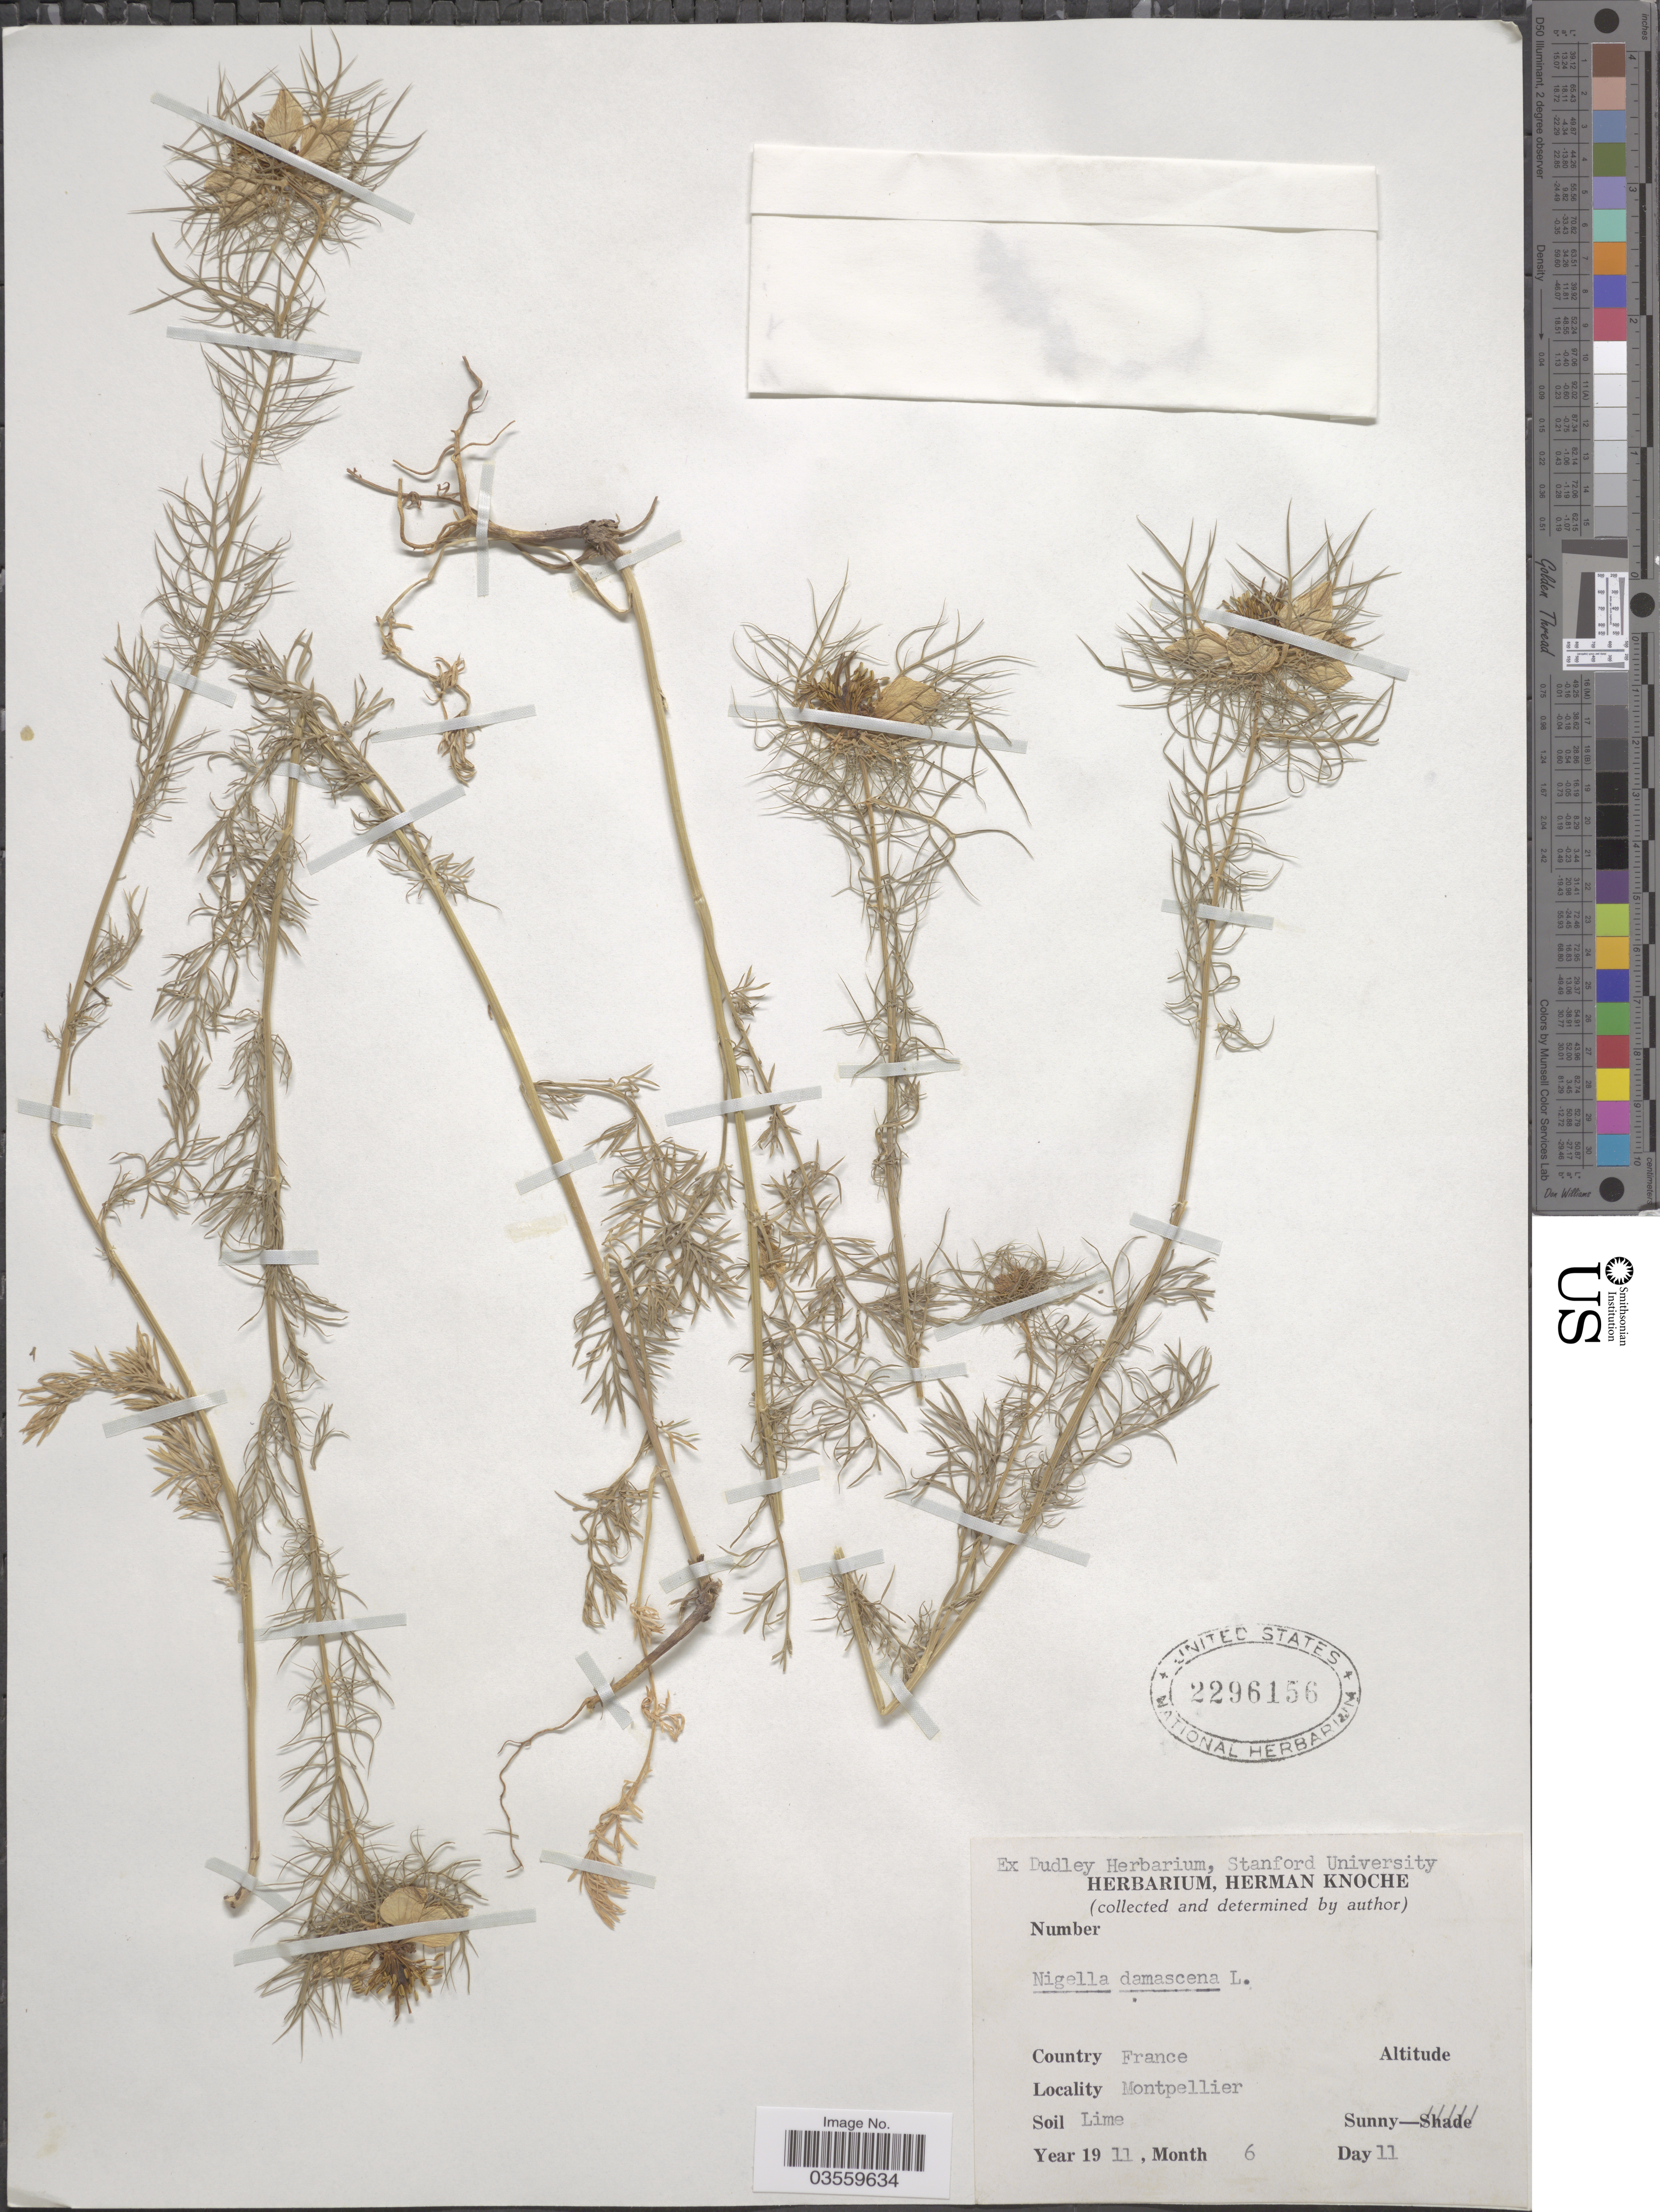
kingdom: Plantae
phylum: Tracheophyta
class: Magnoliopsida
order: Ranunculales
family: Ranunculaceae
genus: Nigella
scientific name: Nigella damascena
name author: L.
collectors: H. Knoche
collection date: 1911-06-11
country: France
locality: Montpellier.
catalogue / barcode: US 2296156